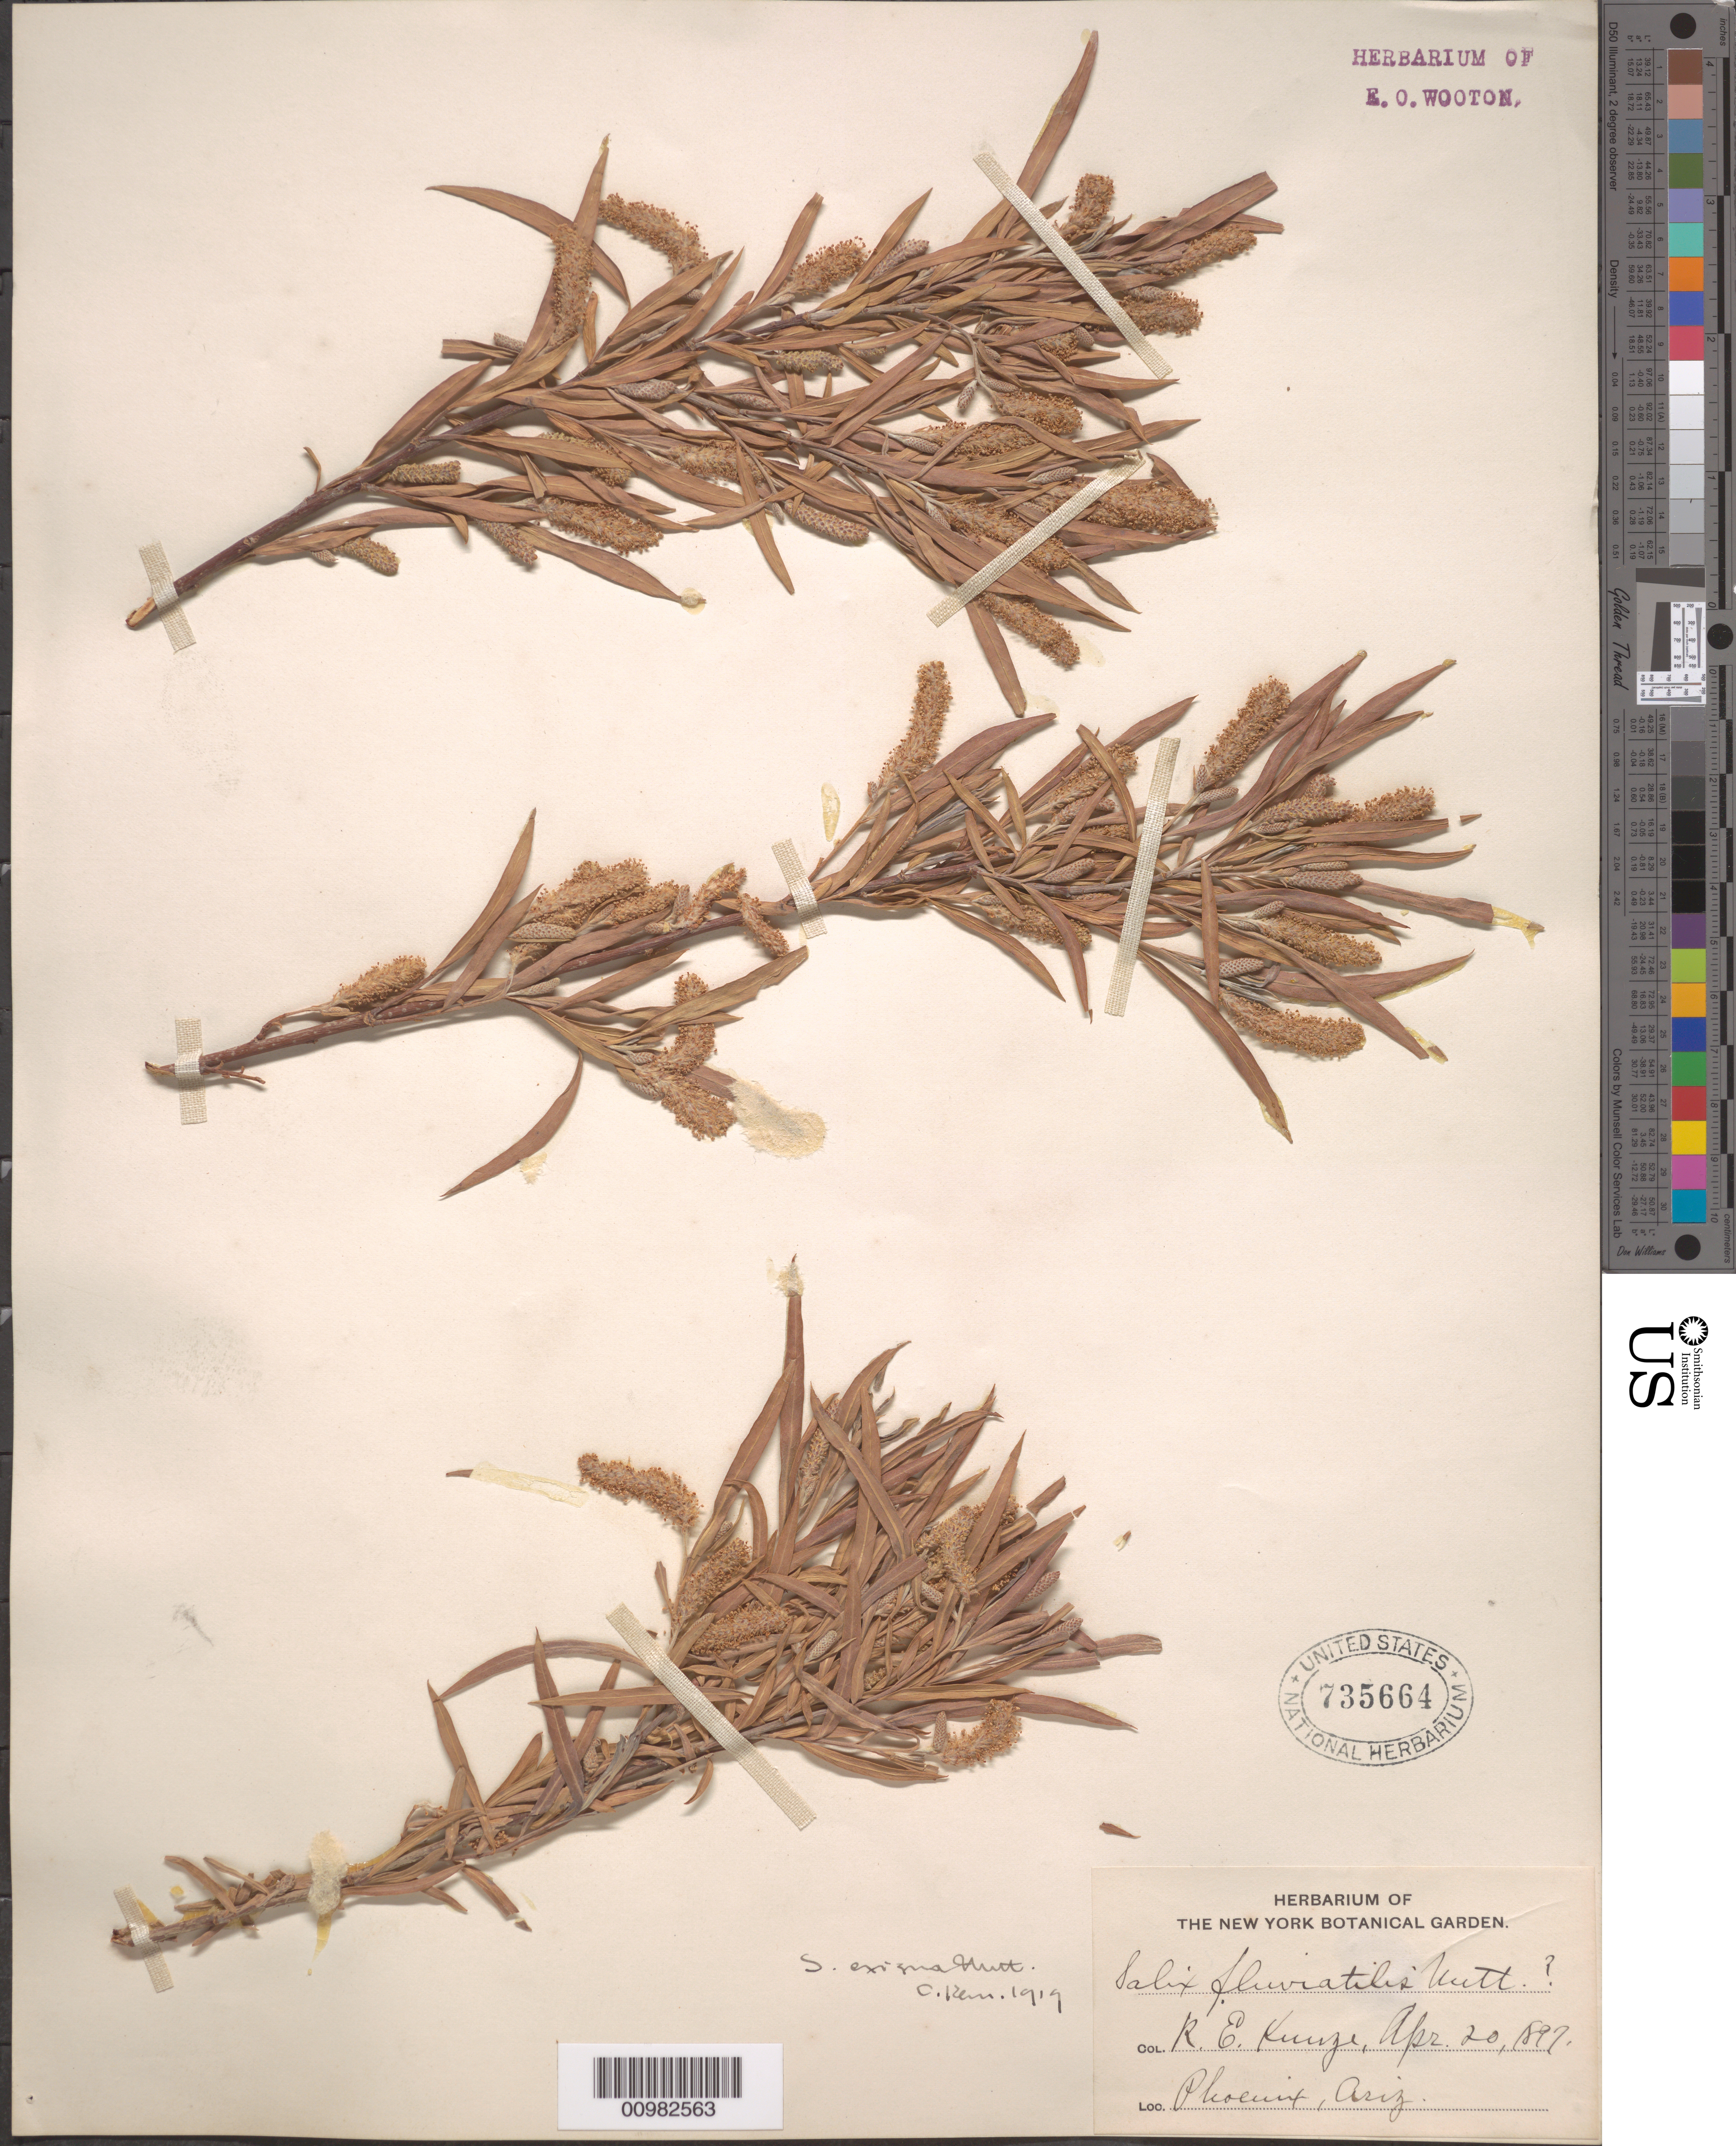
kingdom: Plantae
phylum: Tracheophyta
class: Magnoliopsida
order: Malpighiales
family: Salicaceae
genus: Salix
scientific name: Salix exigua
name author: Nutt.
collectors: R. E. Kunze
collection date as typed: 20 Apr 1897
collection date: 1897-04-20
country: United States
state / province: Arizona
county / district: Maricopa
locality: Phoenix.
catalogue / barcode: US 735664